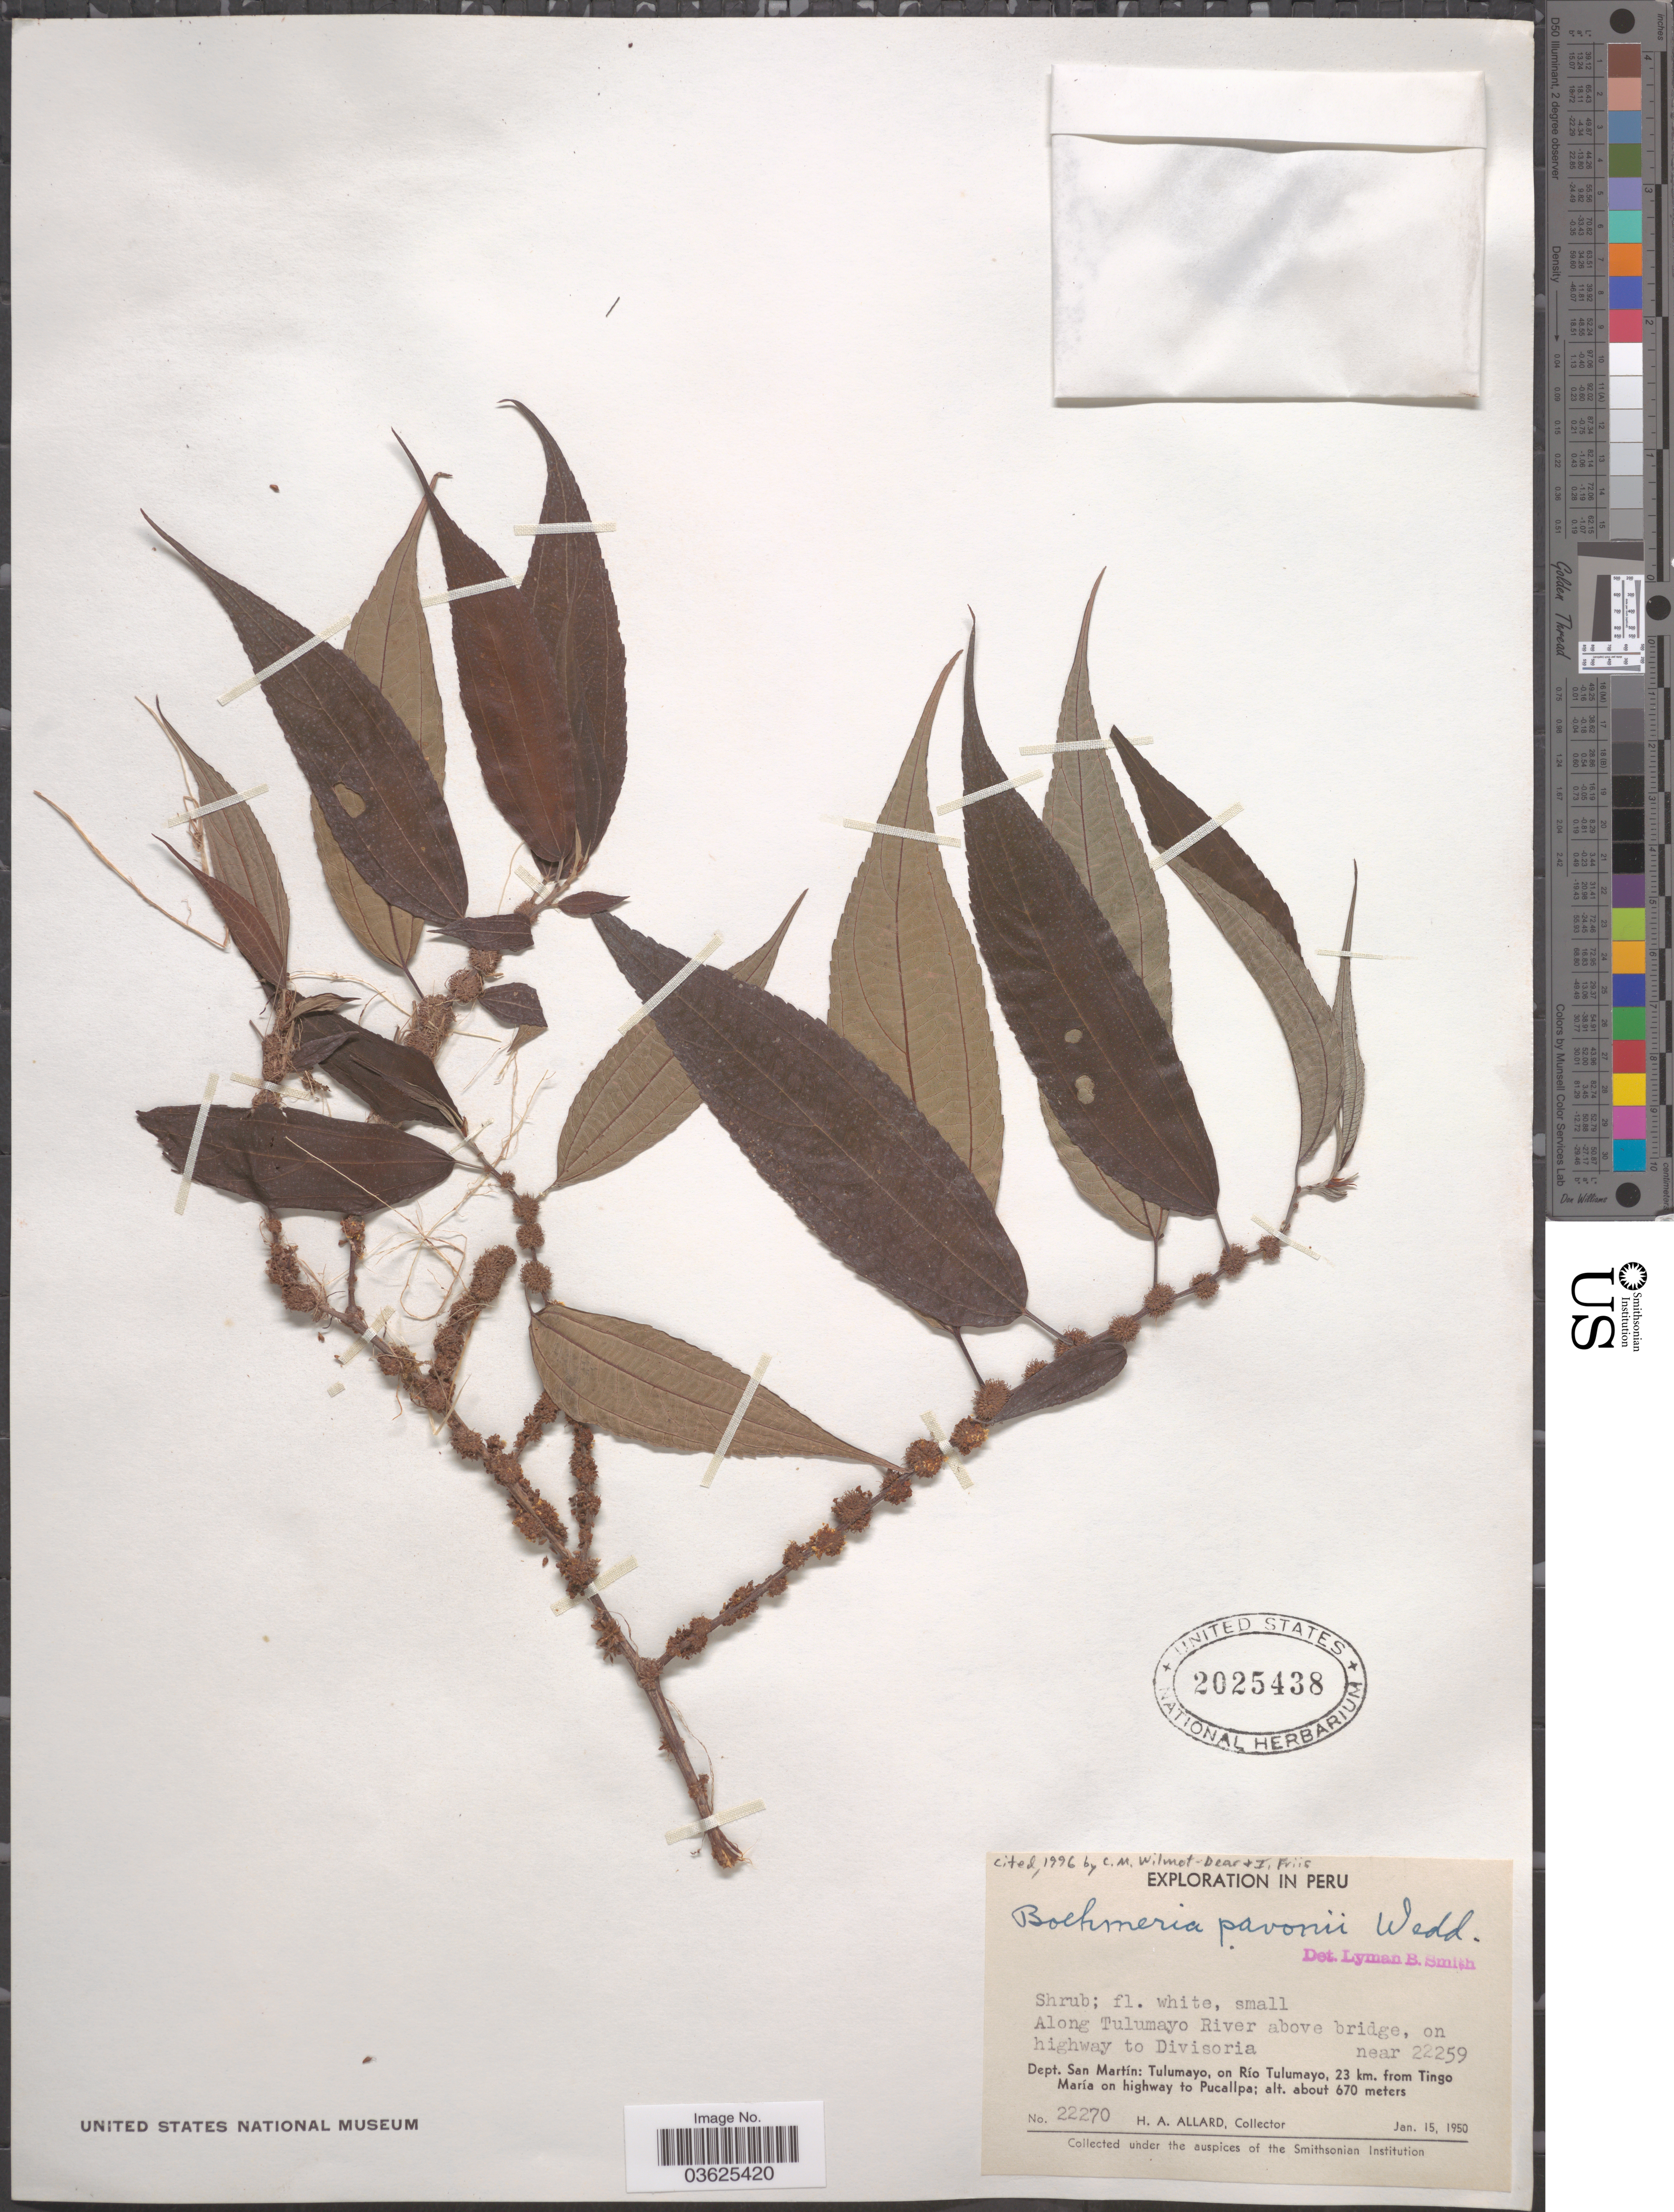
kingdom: Plantae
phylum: Tracheophyta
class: Magnoliopsida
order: Rosales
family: Urticaceae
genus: Boehmeria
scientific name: Boehmeria pavonii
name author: Wedd.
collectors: H. A. Allard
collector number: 22270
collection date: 1950-01-15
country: Peru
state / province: San Martín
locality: On highway to Divisoria. Dept. San Martín: Tulumayo, on Río Tulumayo, 23 km. from Tingo María on highway to Pucallpa.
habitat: along river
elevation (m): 670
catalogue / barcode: US 2025438